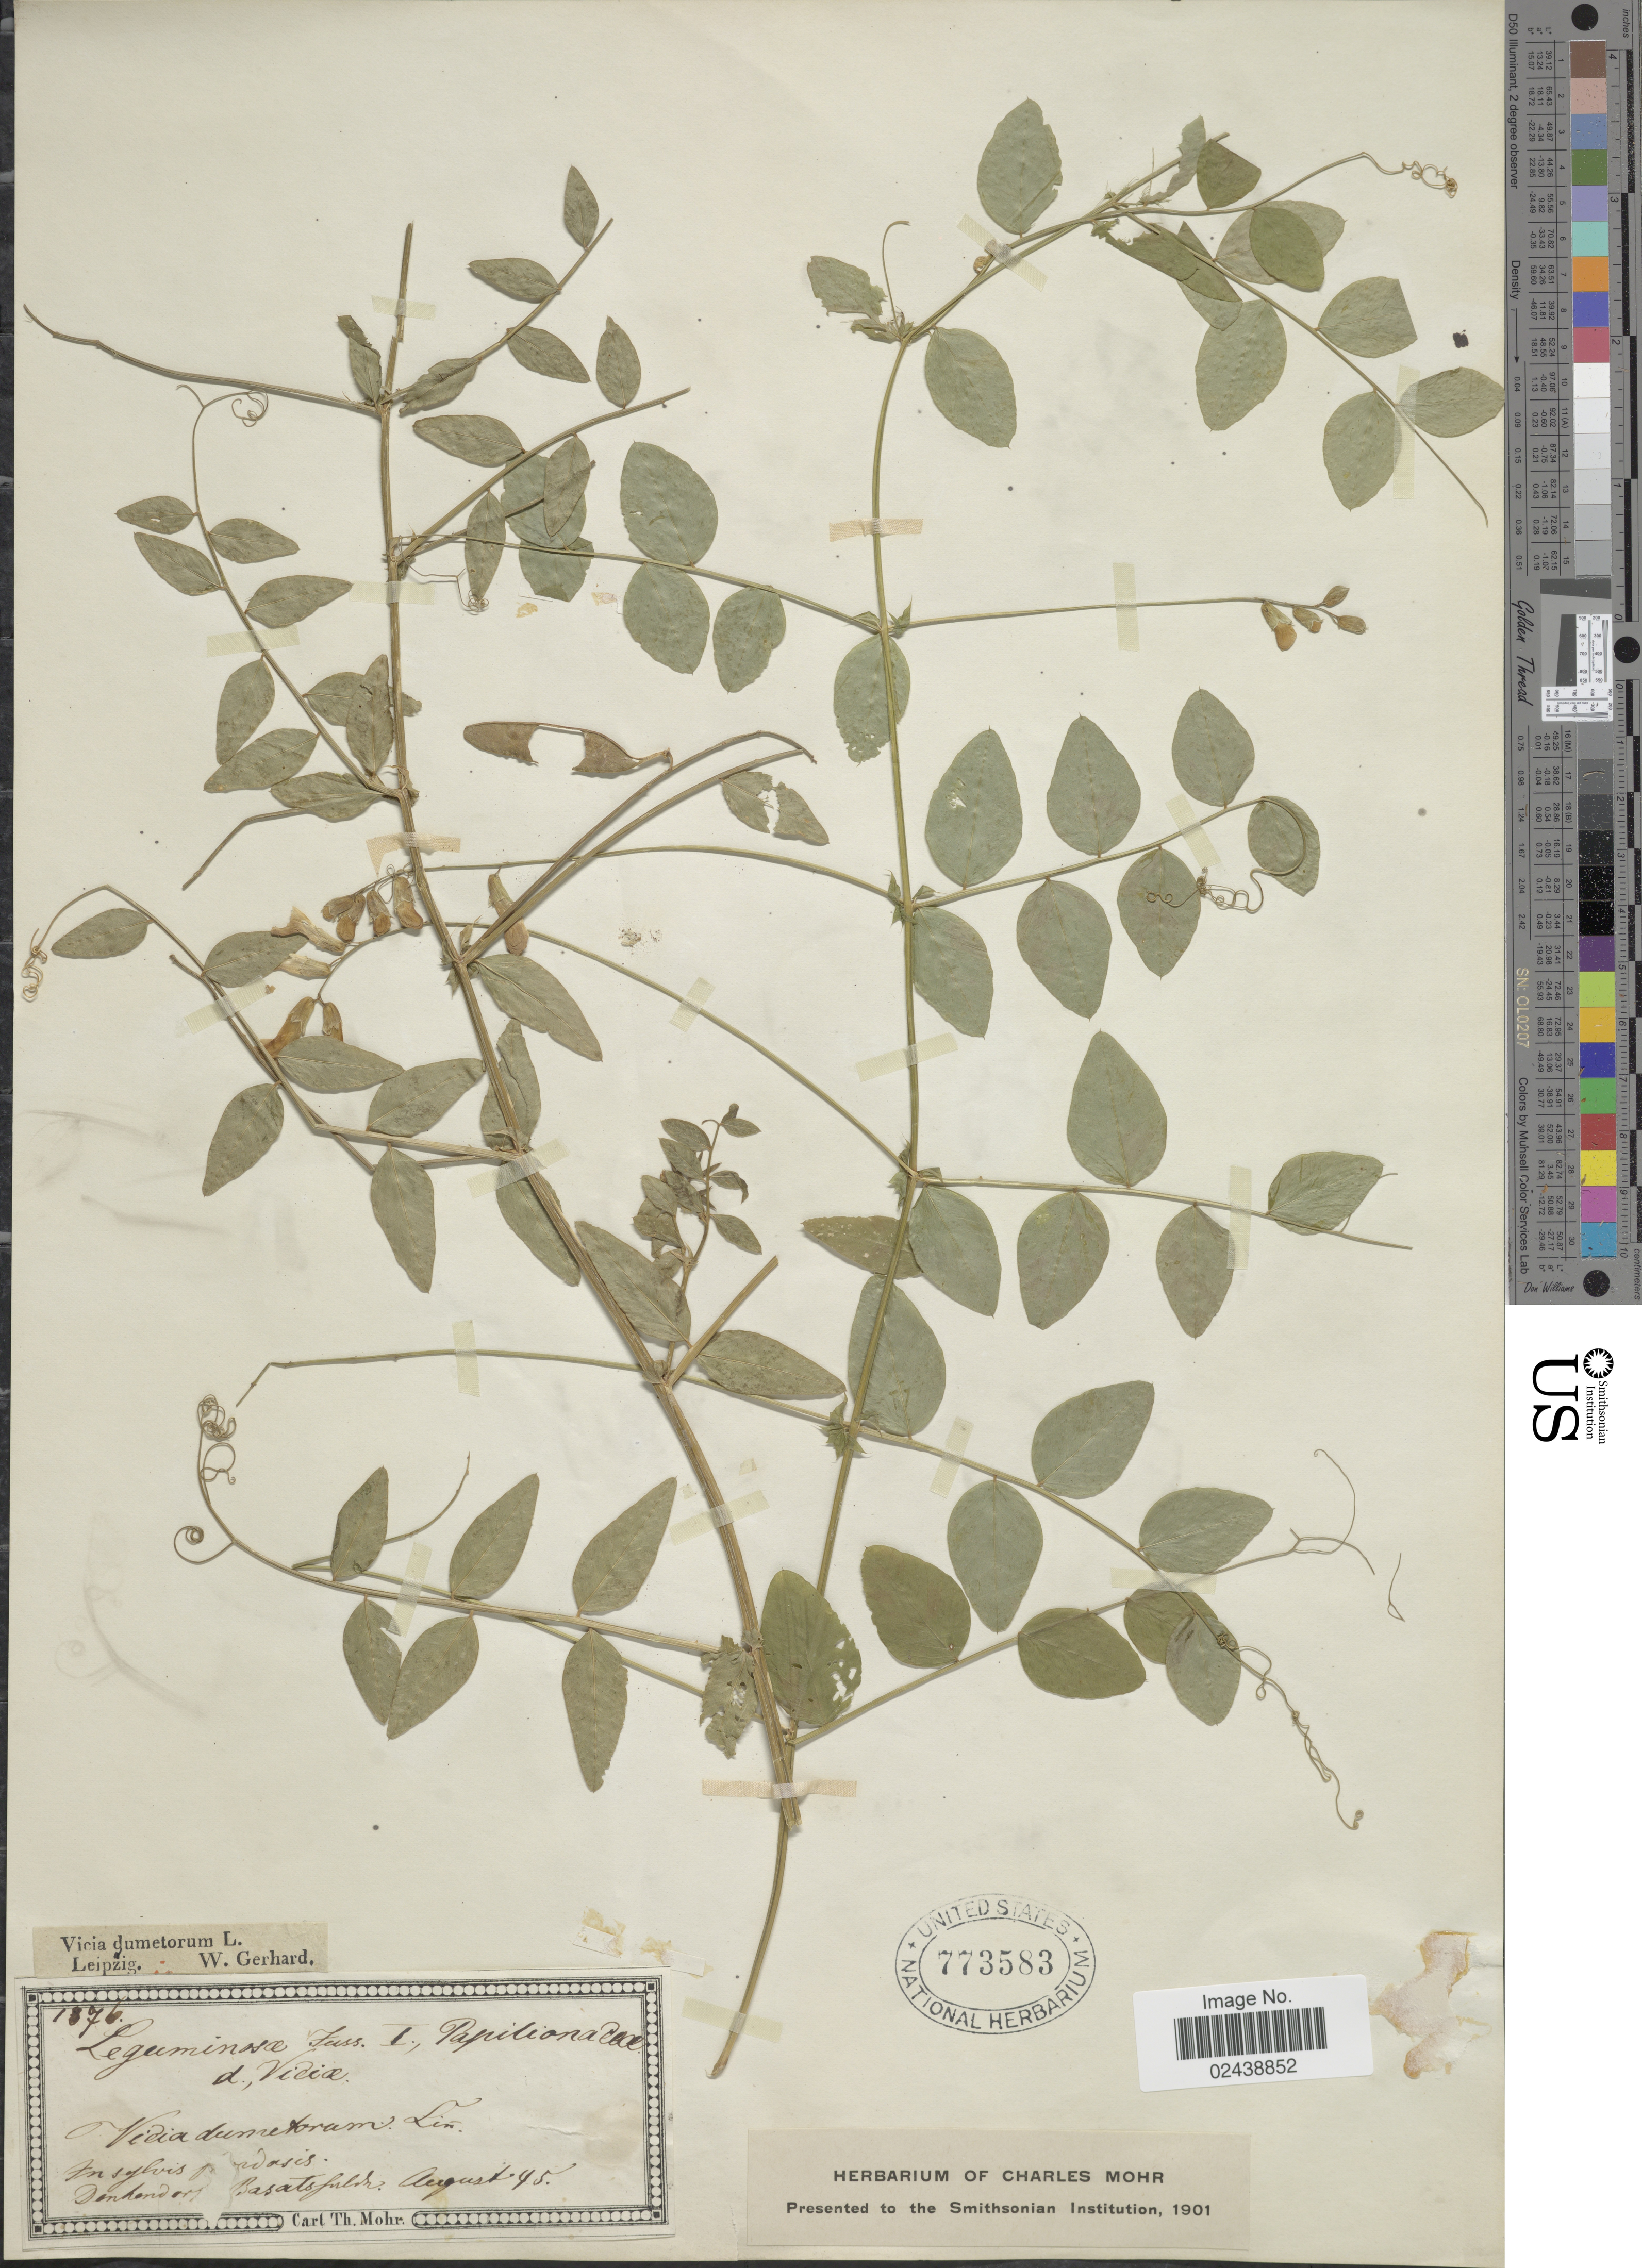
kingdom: Plantae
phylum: Tracheophyta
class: Magnoliopsida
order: Fabales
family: Fabaceae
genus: Vicia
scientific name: Vicia dumetorum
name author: L.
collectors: C. T. Mohr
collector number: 1076*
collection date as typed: Transcribed d/m/y: /8/95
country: Germany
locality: Donkendorf Basatsfuldr [interpreted]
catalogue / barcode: US 773583